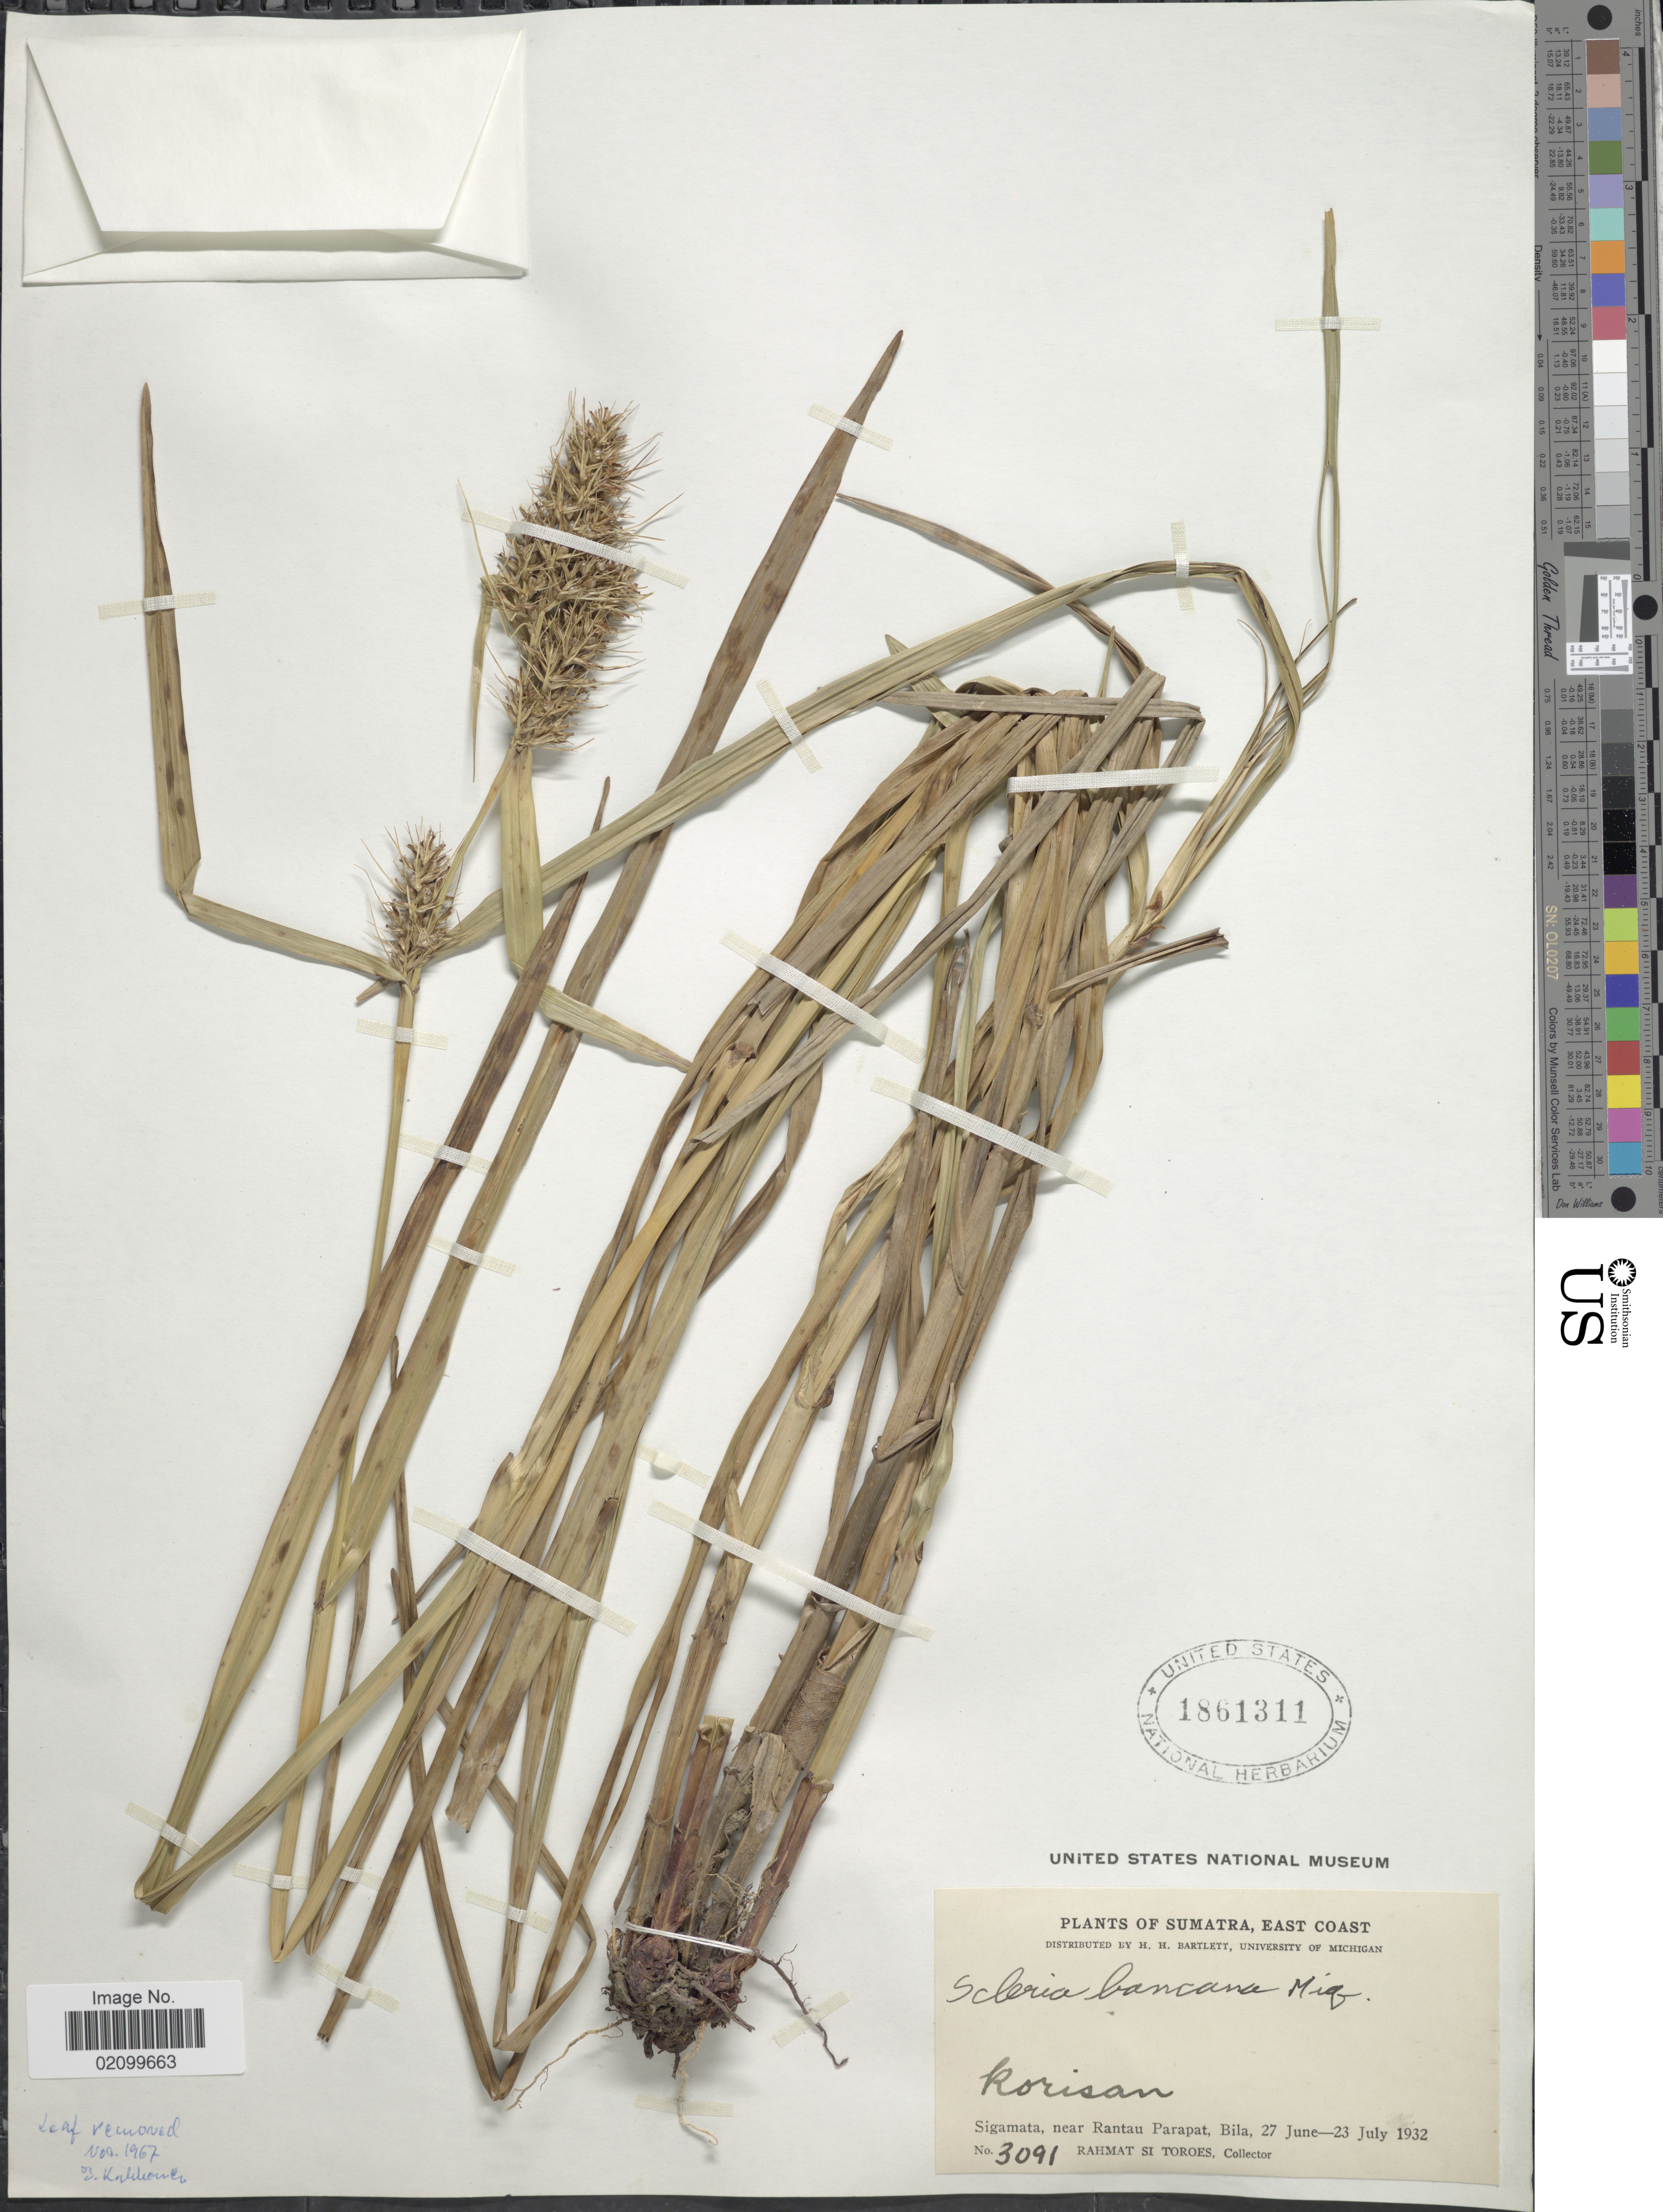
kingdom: Plantae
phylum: Tracheophyta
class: Liliopsida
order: Poales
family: Cyperaceae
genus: Scleria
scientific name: Scleria bancana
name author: Miq.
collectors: Rahmat Si Boeea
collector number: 3091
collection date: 1932-06-27/1932-07-23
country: Indonesia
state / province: Sumatra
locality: East Coast. Korisan. Sigamata, near Rantau Parapat, Bila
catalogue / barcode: US 1861311